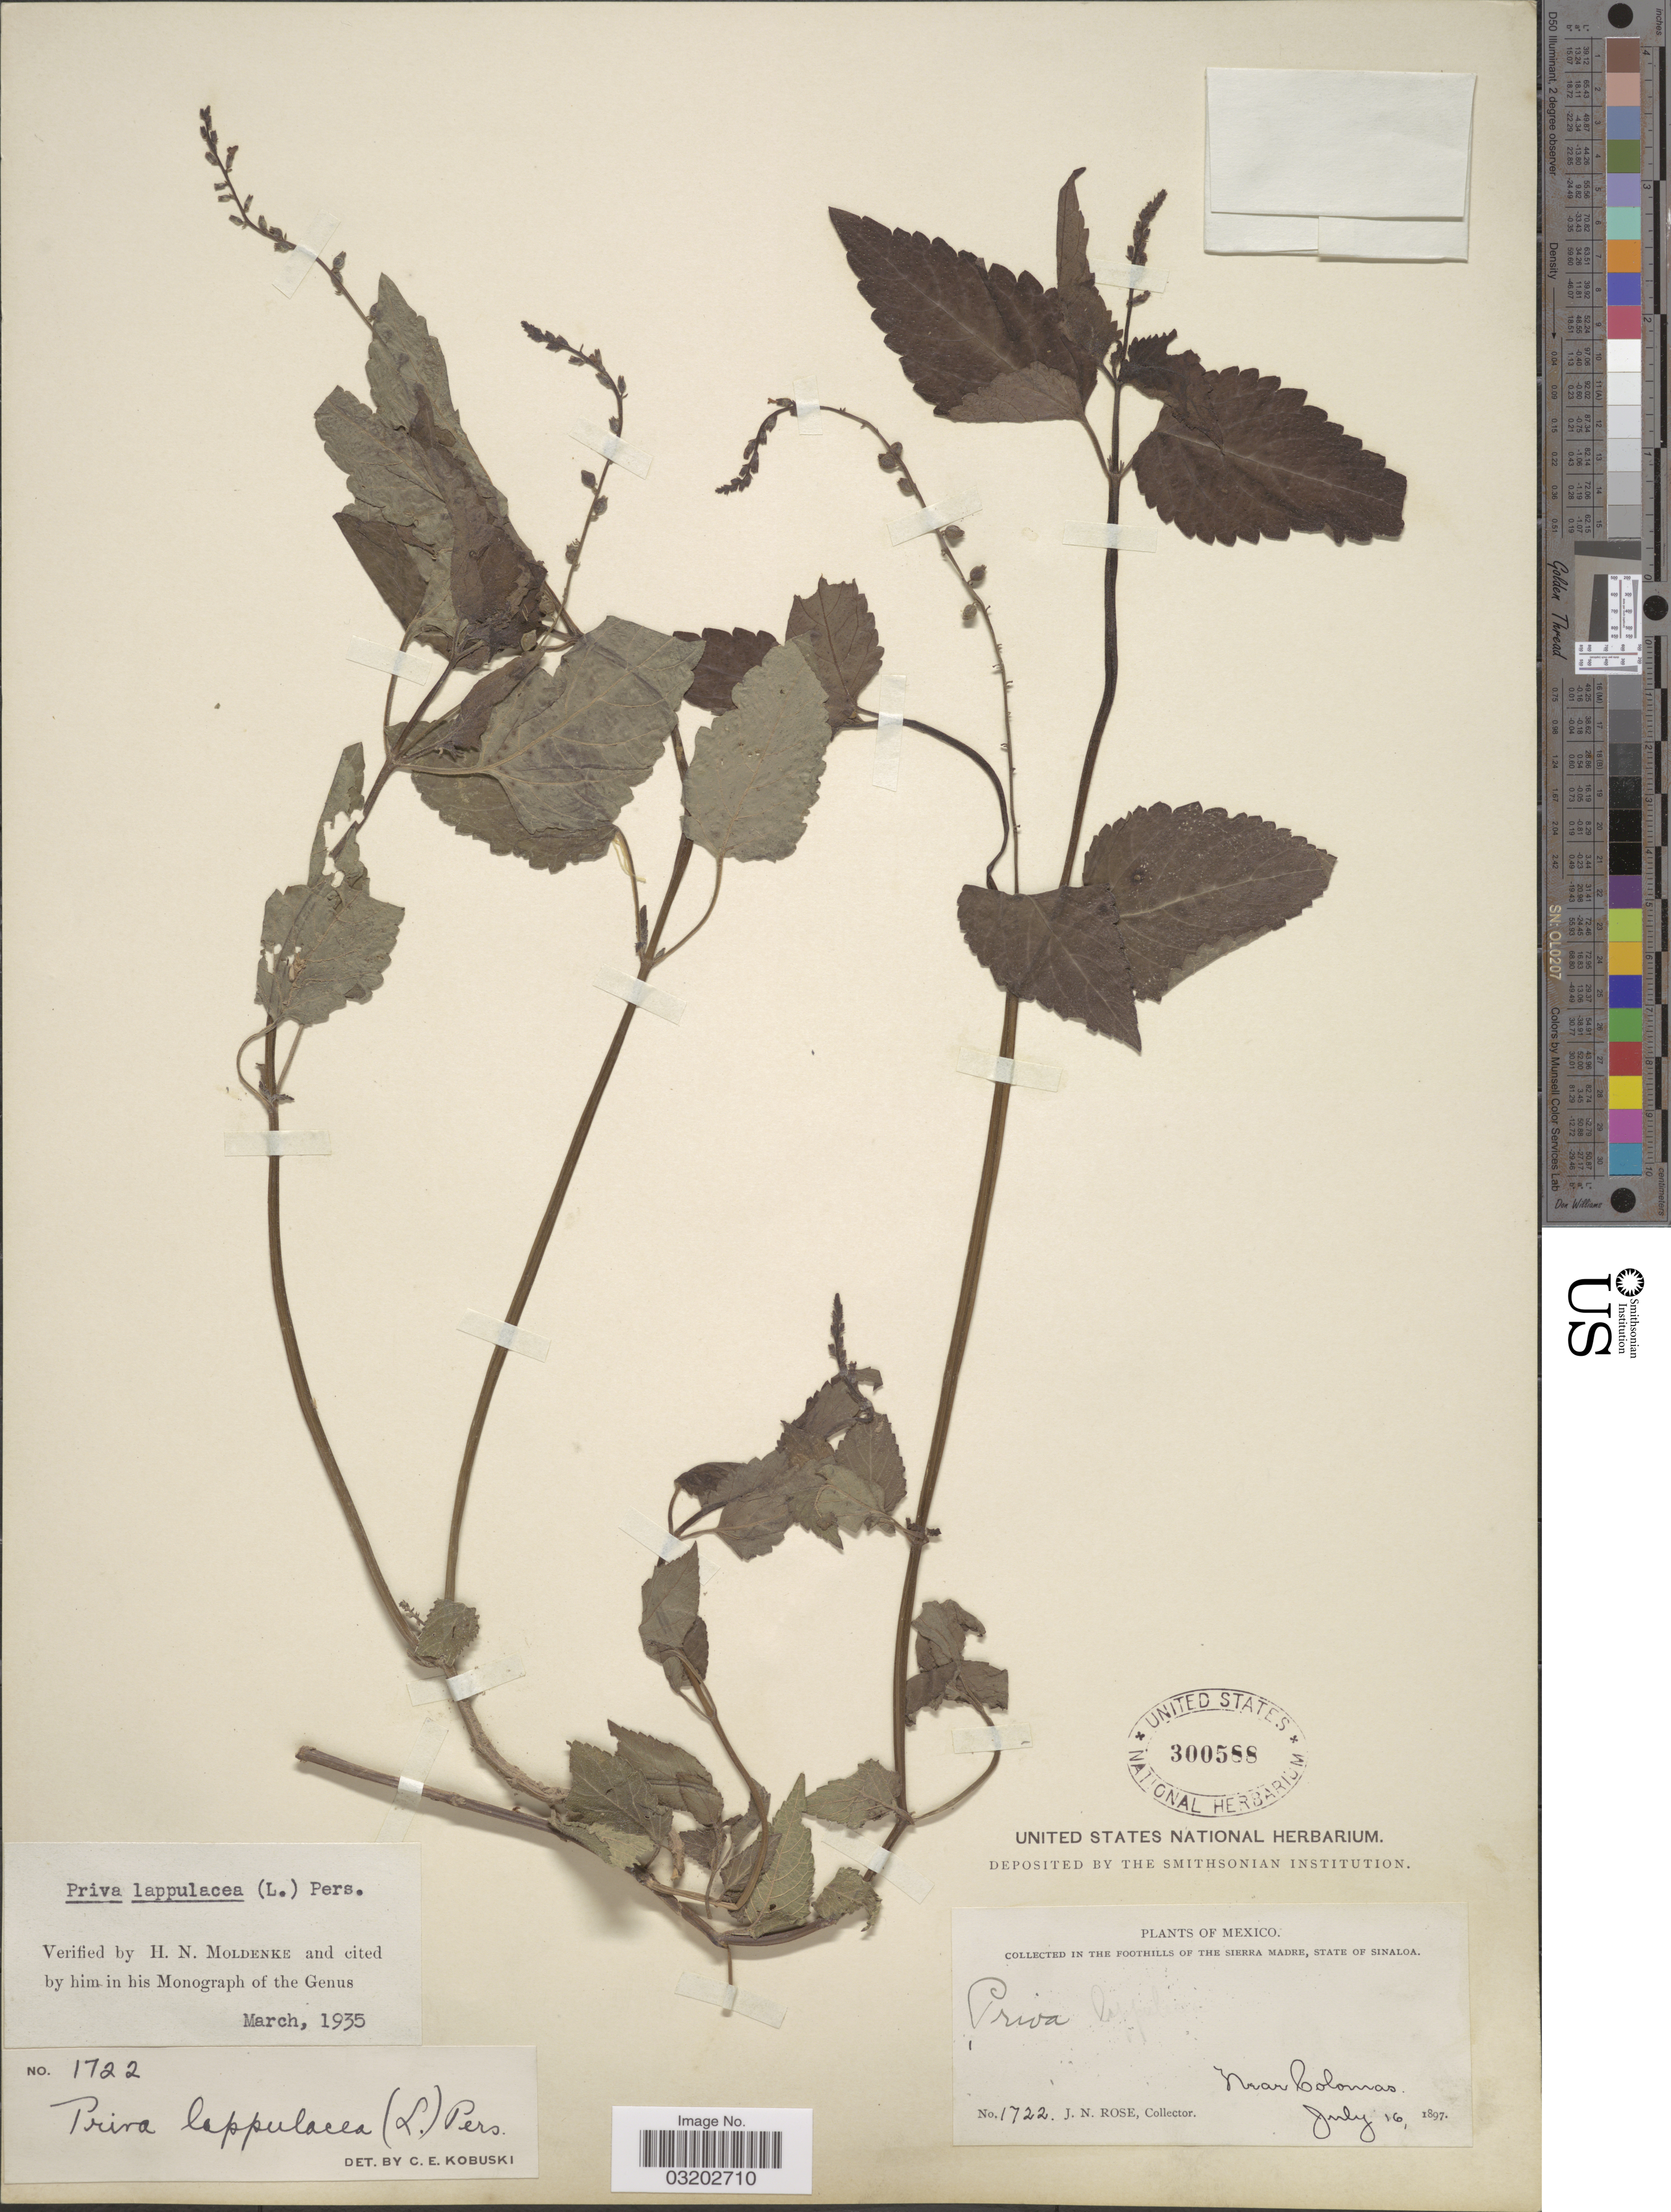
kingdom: Plantae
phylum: Tracheophyta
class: Magnoliopsida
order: Lamiales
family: Verbenaceae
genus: Priva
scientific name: Priva lappulacea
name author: (L.) Pers.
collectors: J. N. Rose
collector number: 1722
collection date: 1897-07-16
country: Mexico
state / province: Sinaloa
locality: In the foothills of the Sierra Madre. Near Colonas.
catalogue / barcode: US 300588